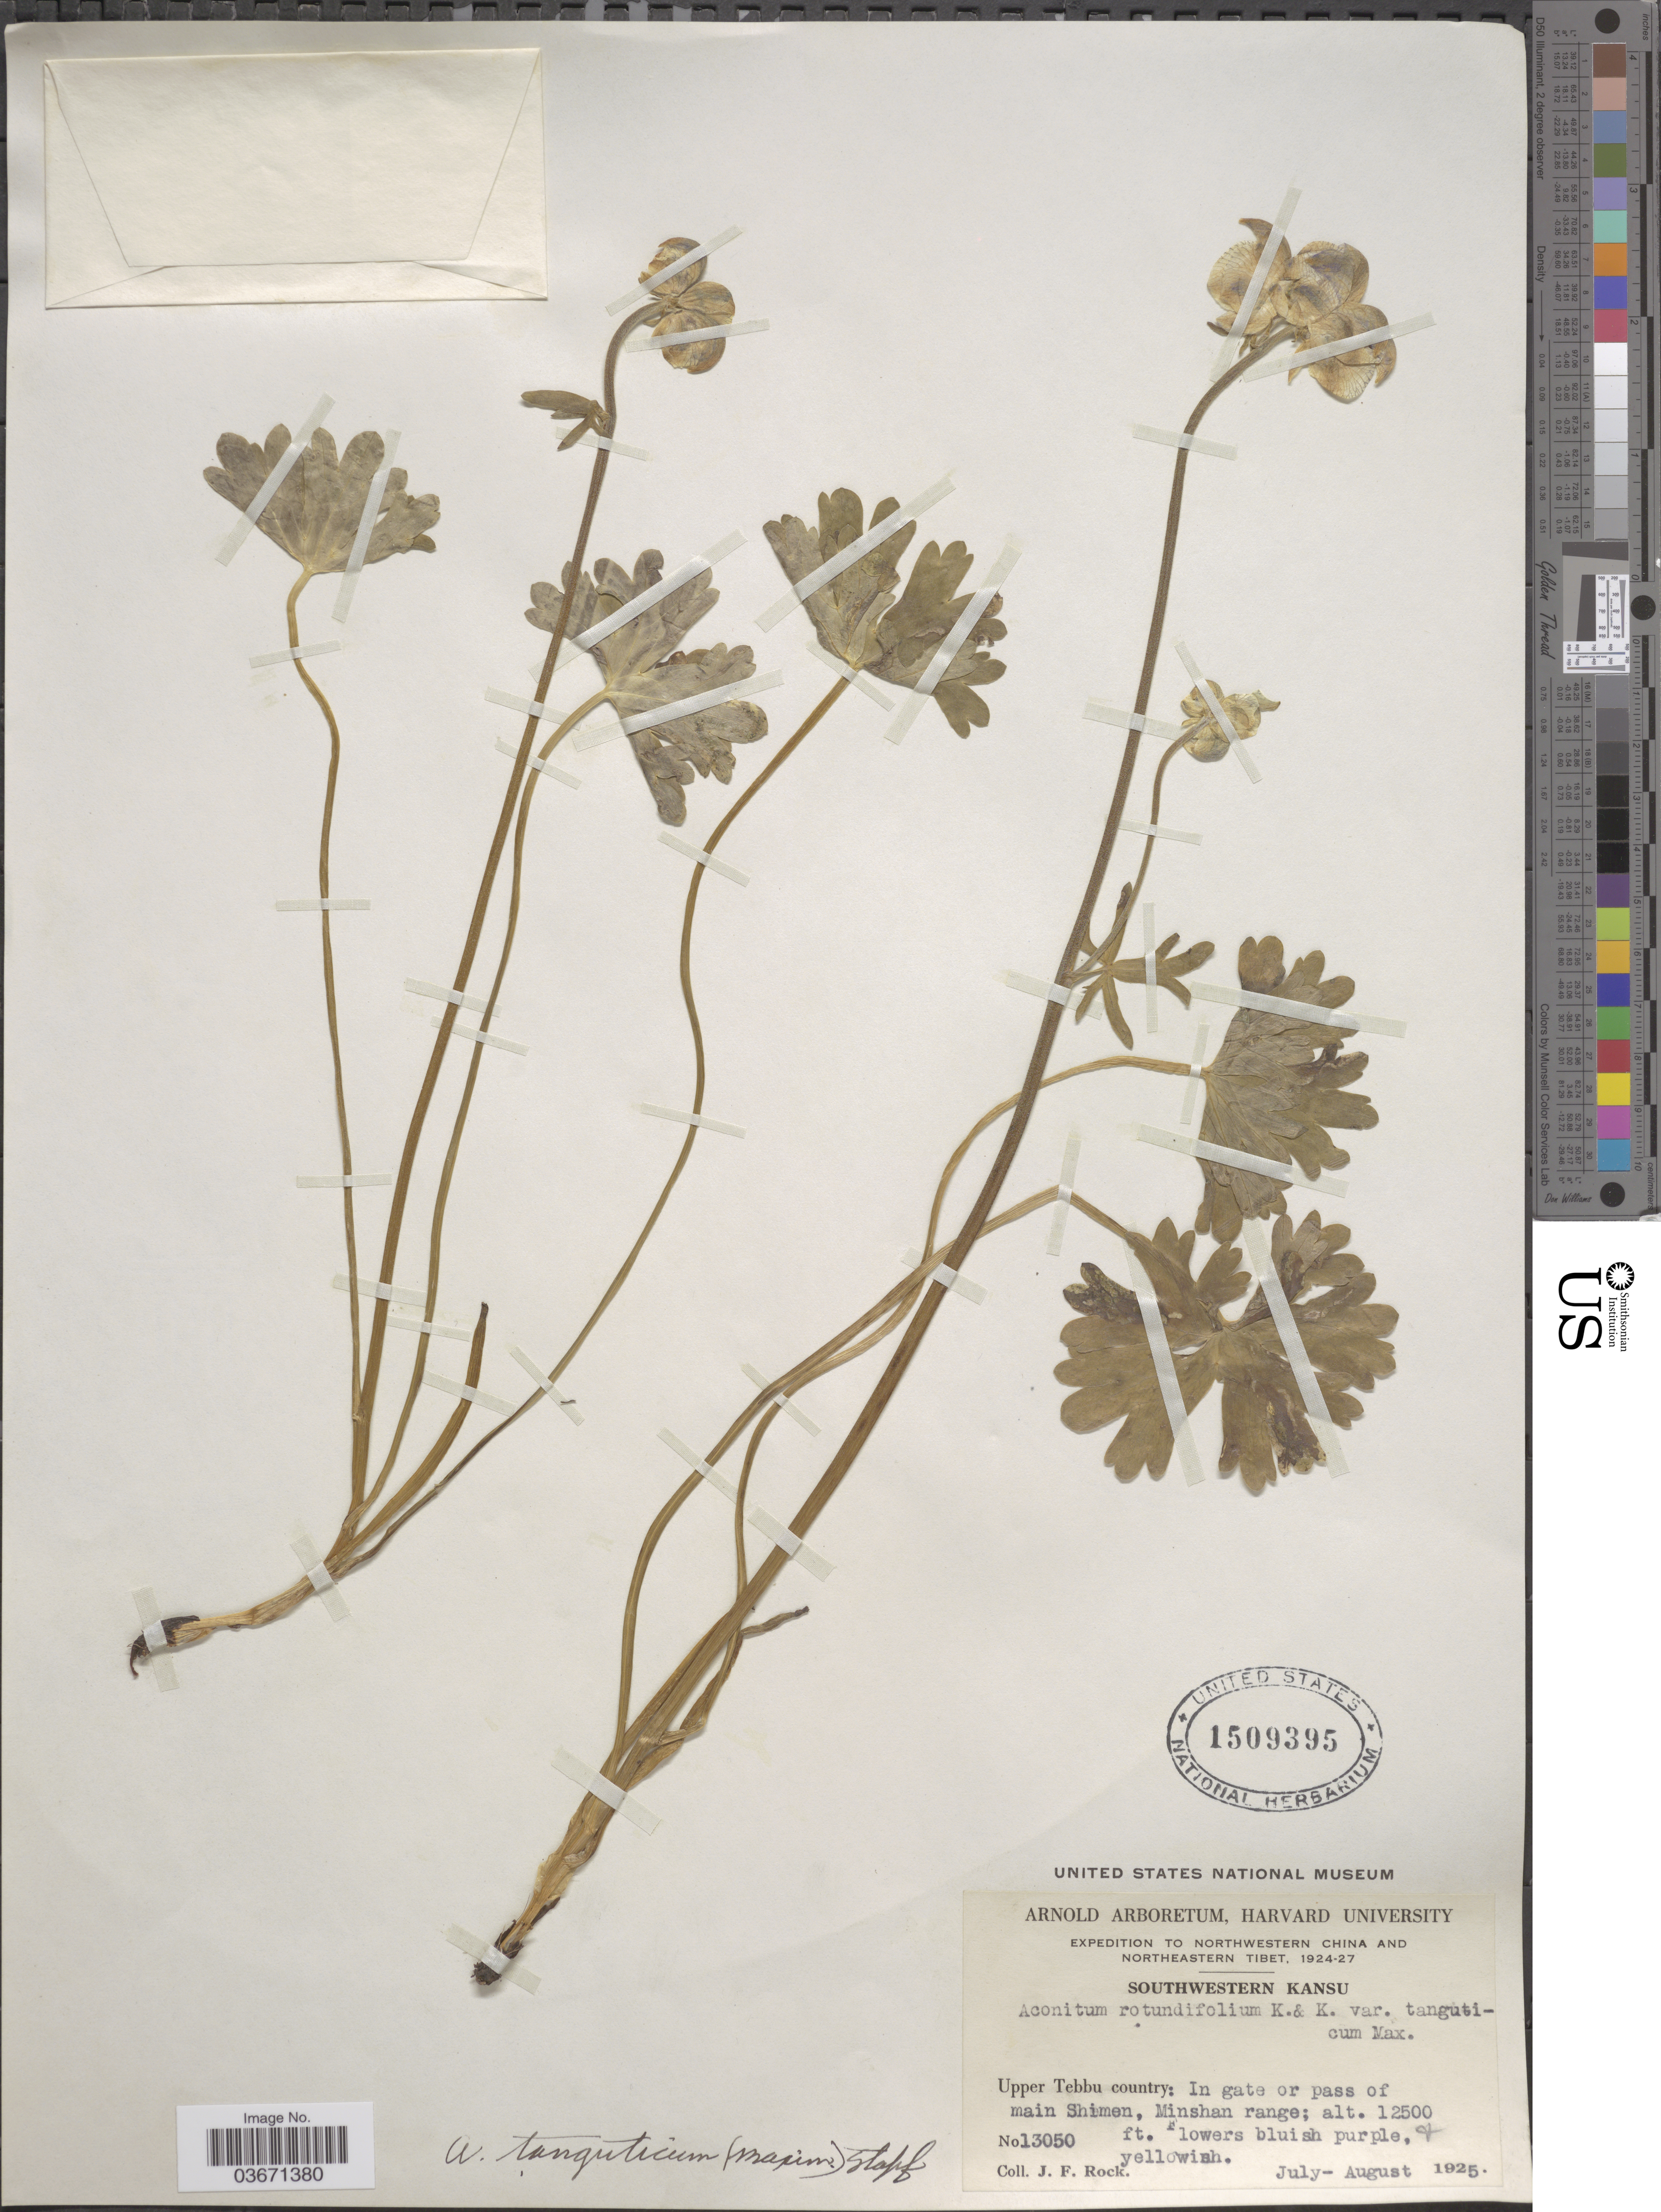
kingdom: Plantae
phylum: Tracheophyta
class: Magnoliopsida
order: Ranunculales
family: Ranunculaceae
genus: Aconitum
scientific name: Aconitum tanguticum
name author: (Maxim.) Stapf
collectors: J. Rock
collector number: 13050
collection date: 1925-07/1925-08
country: China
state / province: Gansu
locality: Northwestern China. Southwestern Kansu. Upper Tebbu country: In gate or pass of main Shimen, Minshan range.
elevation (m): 3810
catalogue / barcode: US 1509395